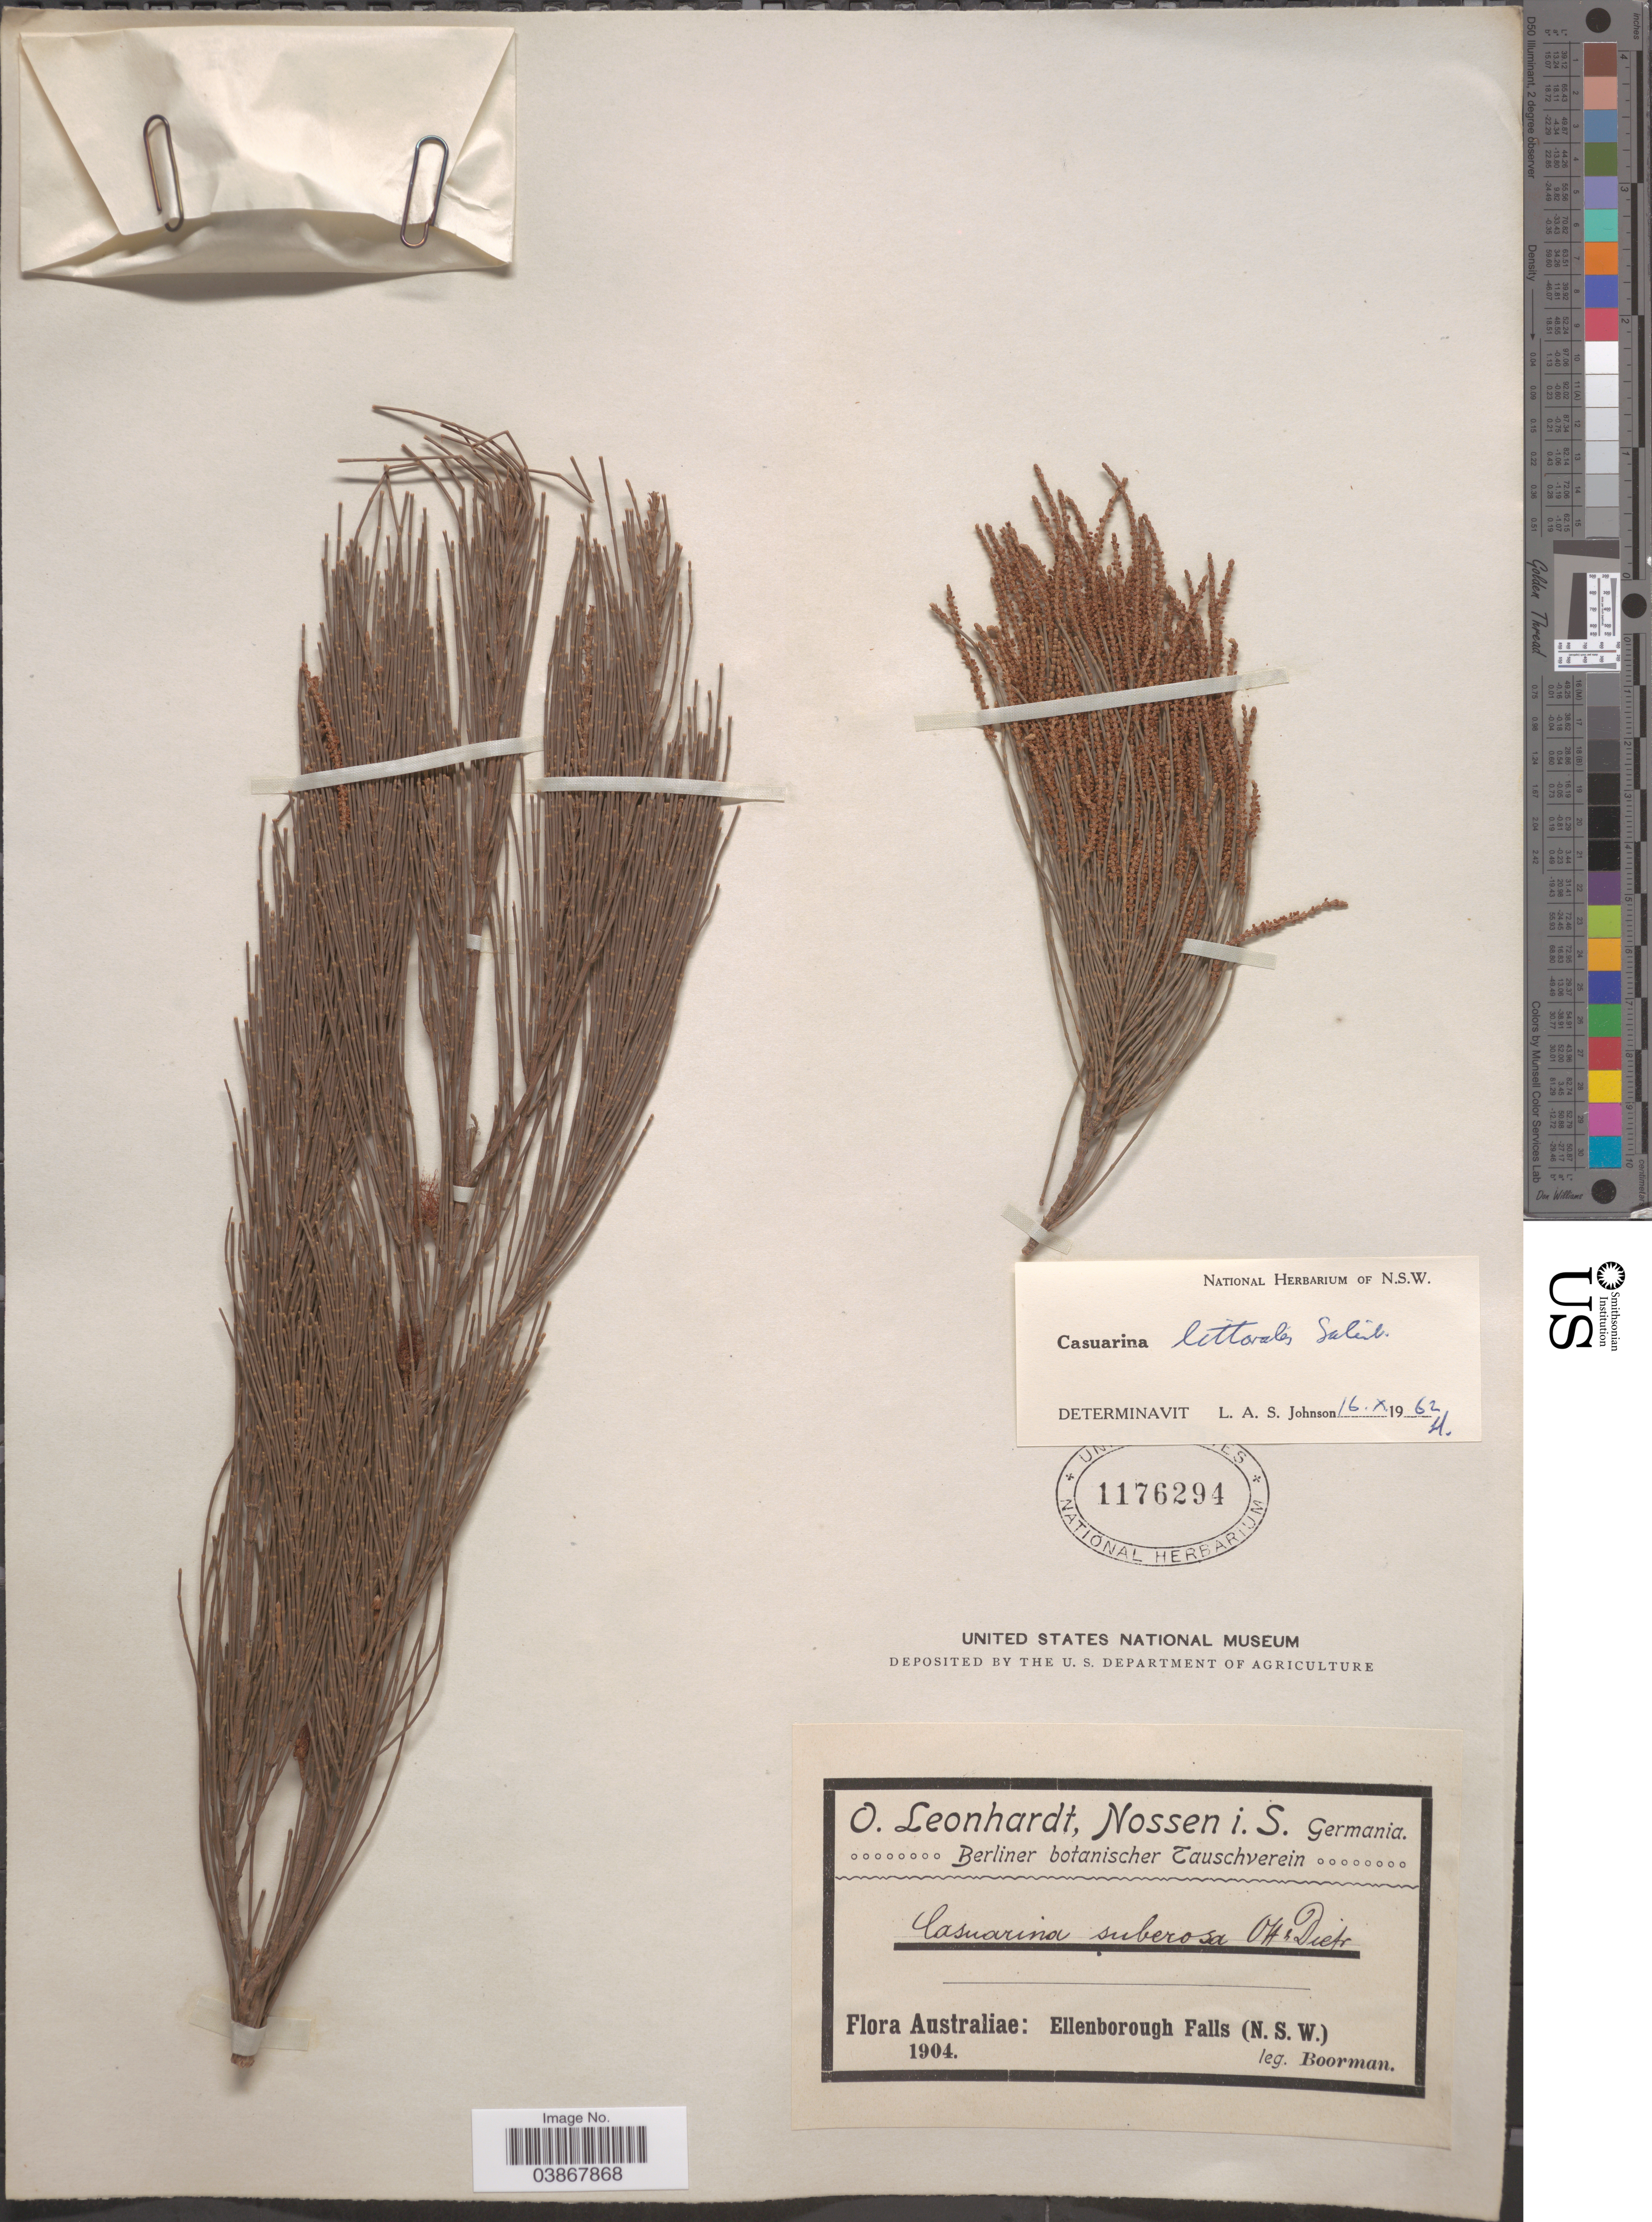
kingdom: Plantae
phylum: Tracheophyta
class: Magnoliopsida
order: Fagales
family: Casuarinaceae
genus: Casuarina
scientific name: Casuarina littoralis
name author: Salisb.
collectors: -. Boorman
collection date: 1904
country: Australia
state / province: New South Wales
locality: Ellenborough Falls.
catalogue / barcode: US 1176294